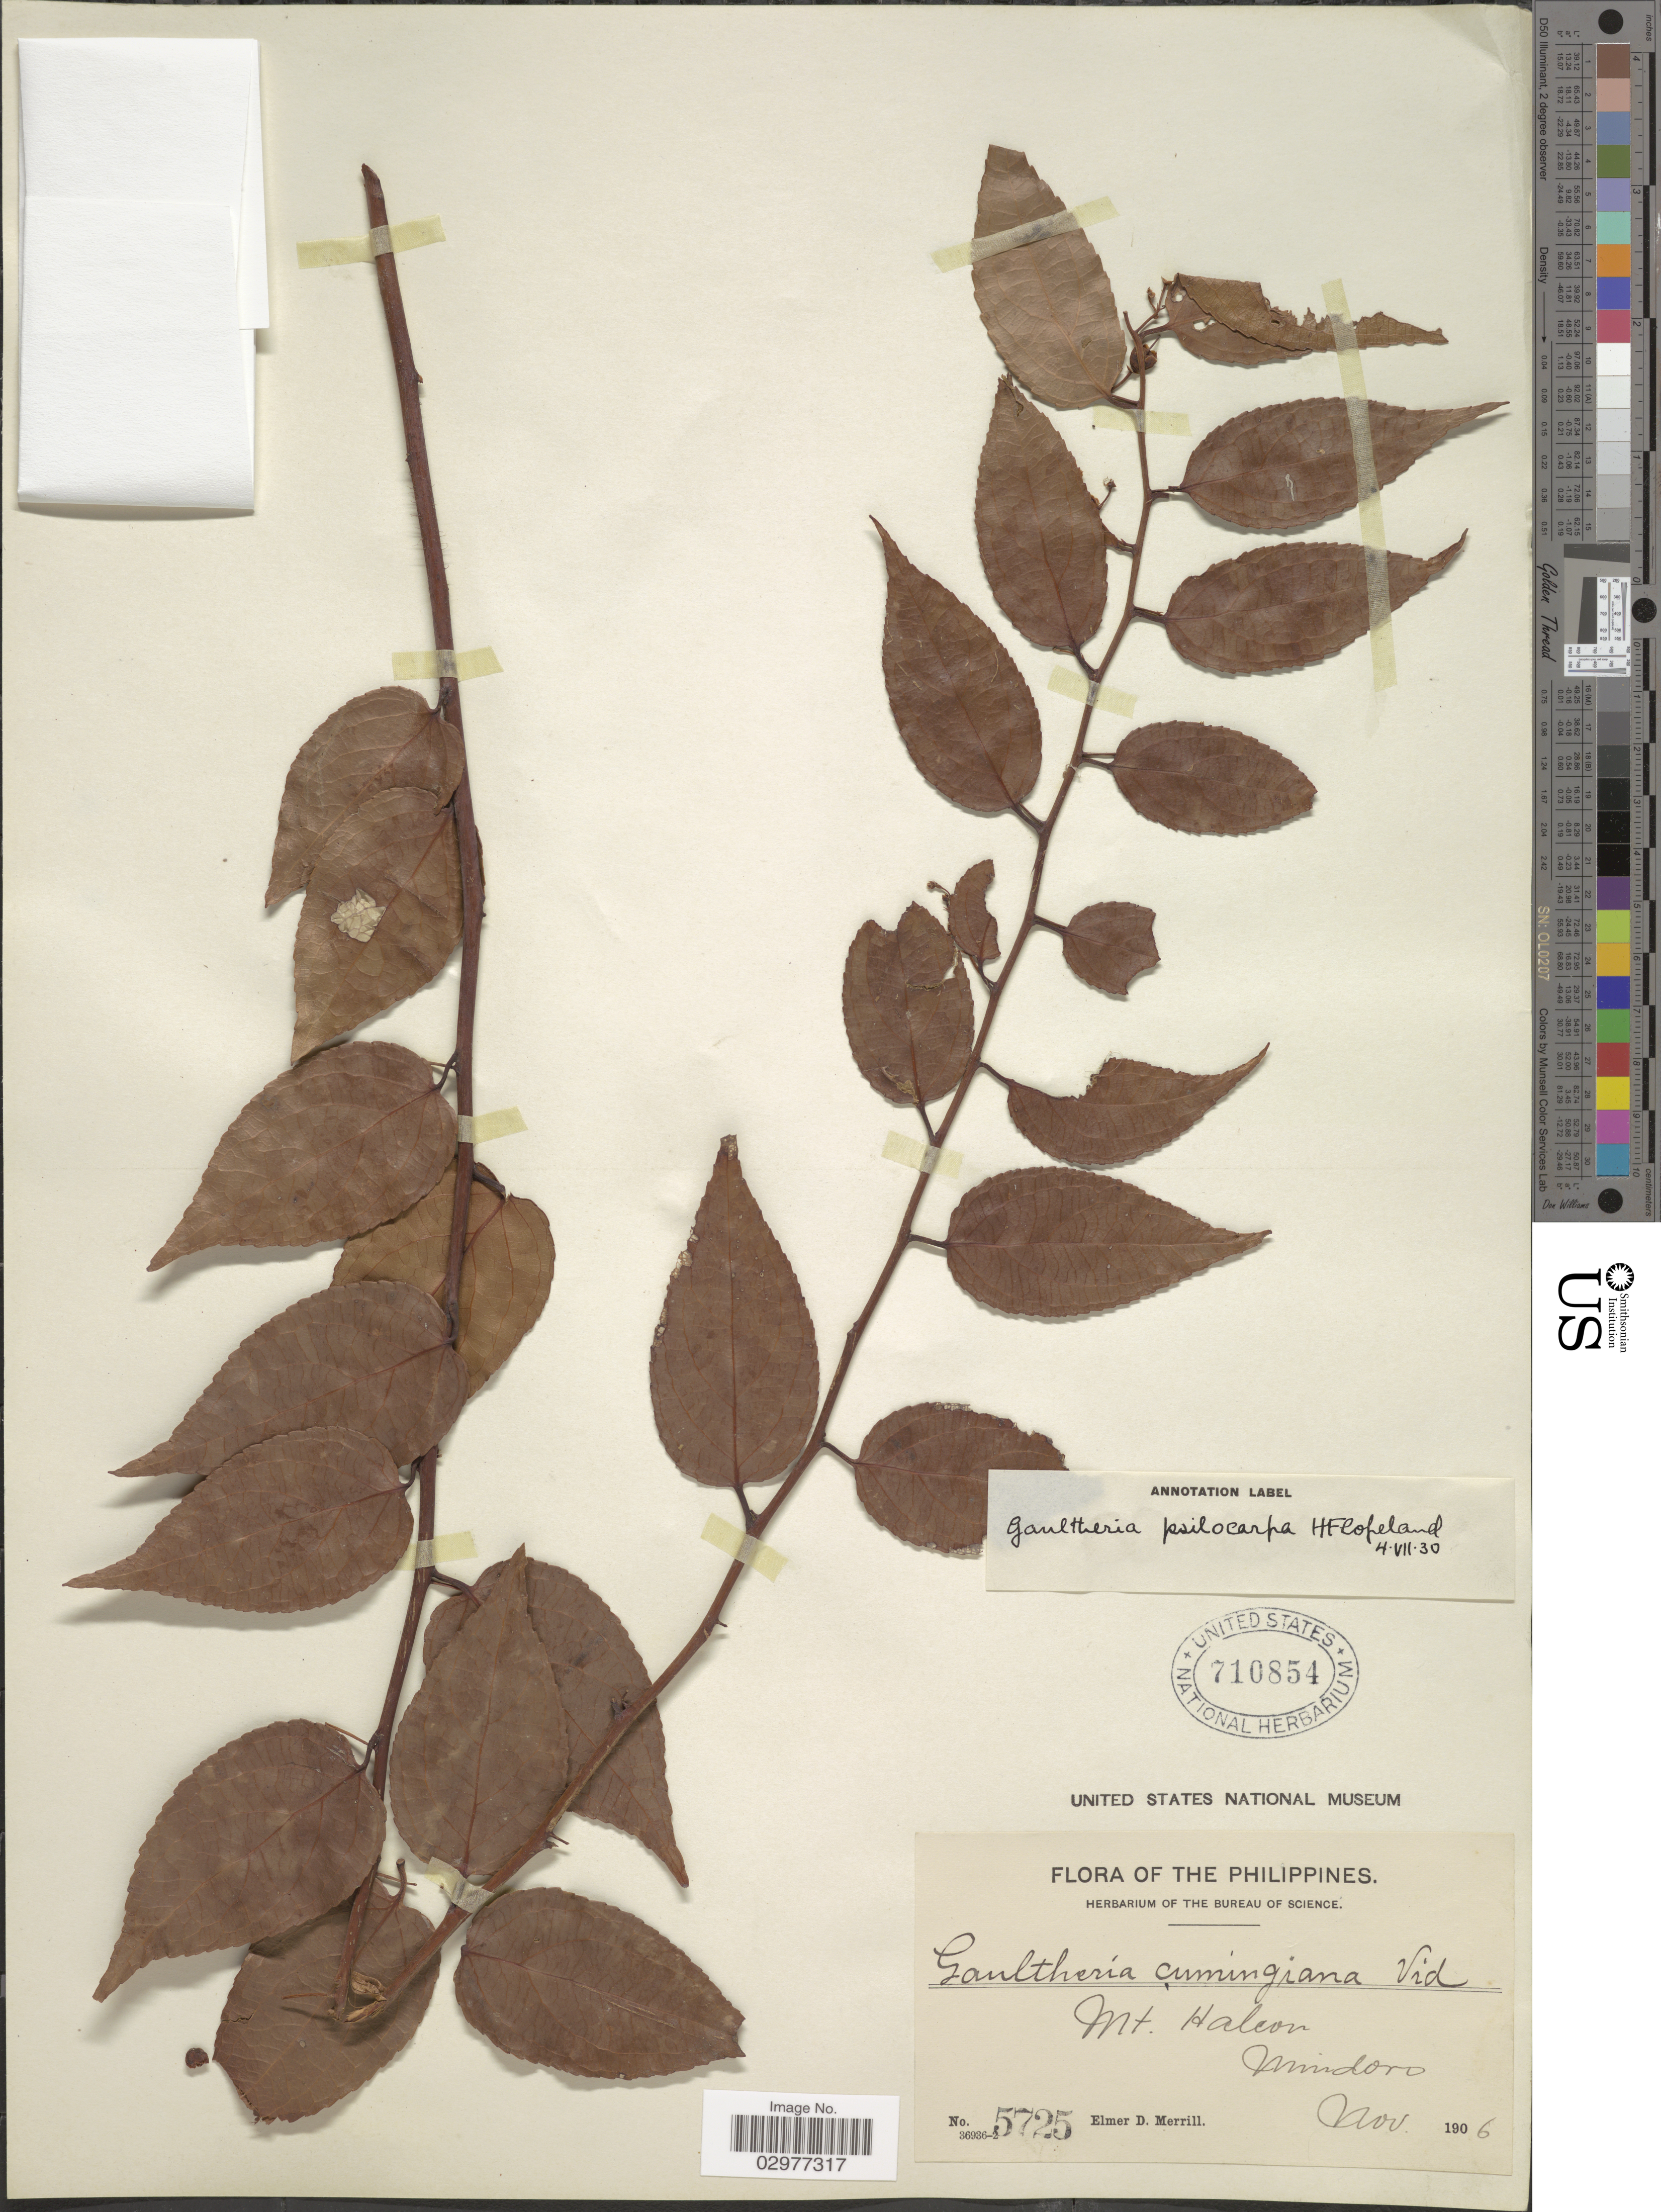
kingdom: Plantae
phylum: Tracheophyta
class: Magnoliopsida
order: Ericales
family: Ericaceae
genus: Gaultheria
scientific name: Gaultheria psilocarpa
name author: H.F. Copel.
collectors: E. D. Merrill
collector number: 5725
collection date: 1906-11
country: Philippines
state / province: Mimaropa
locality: Mt. Halcon. Mindoro.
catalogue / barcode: US 710854